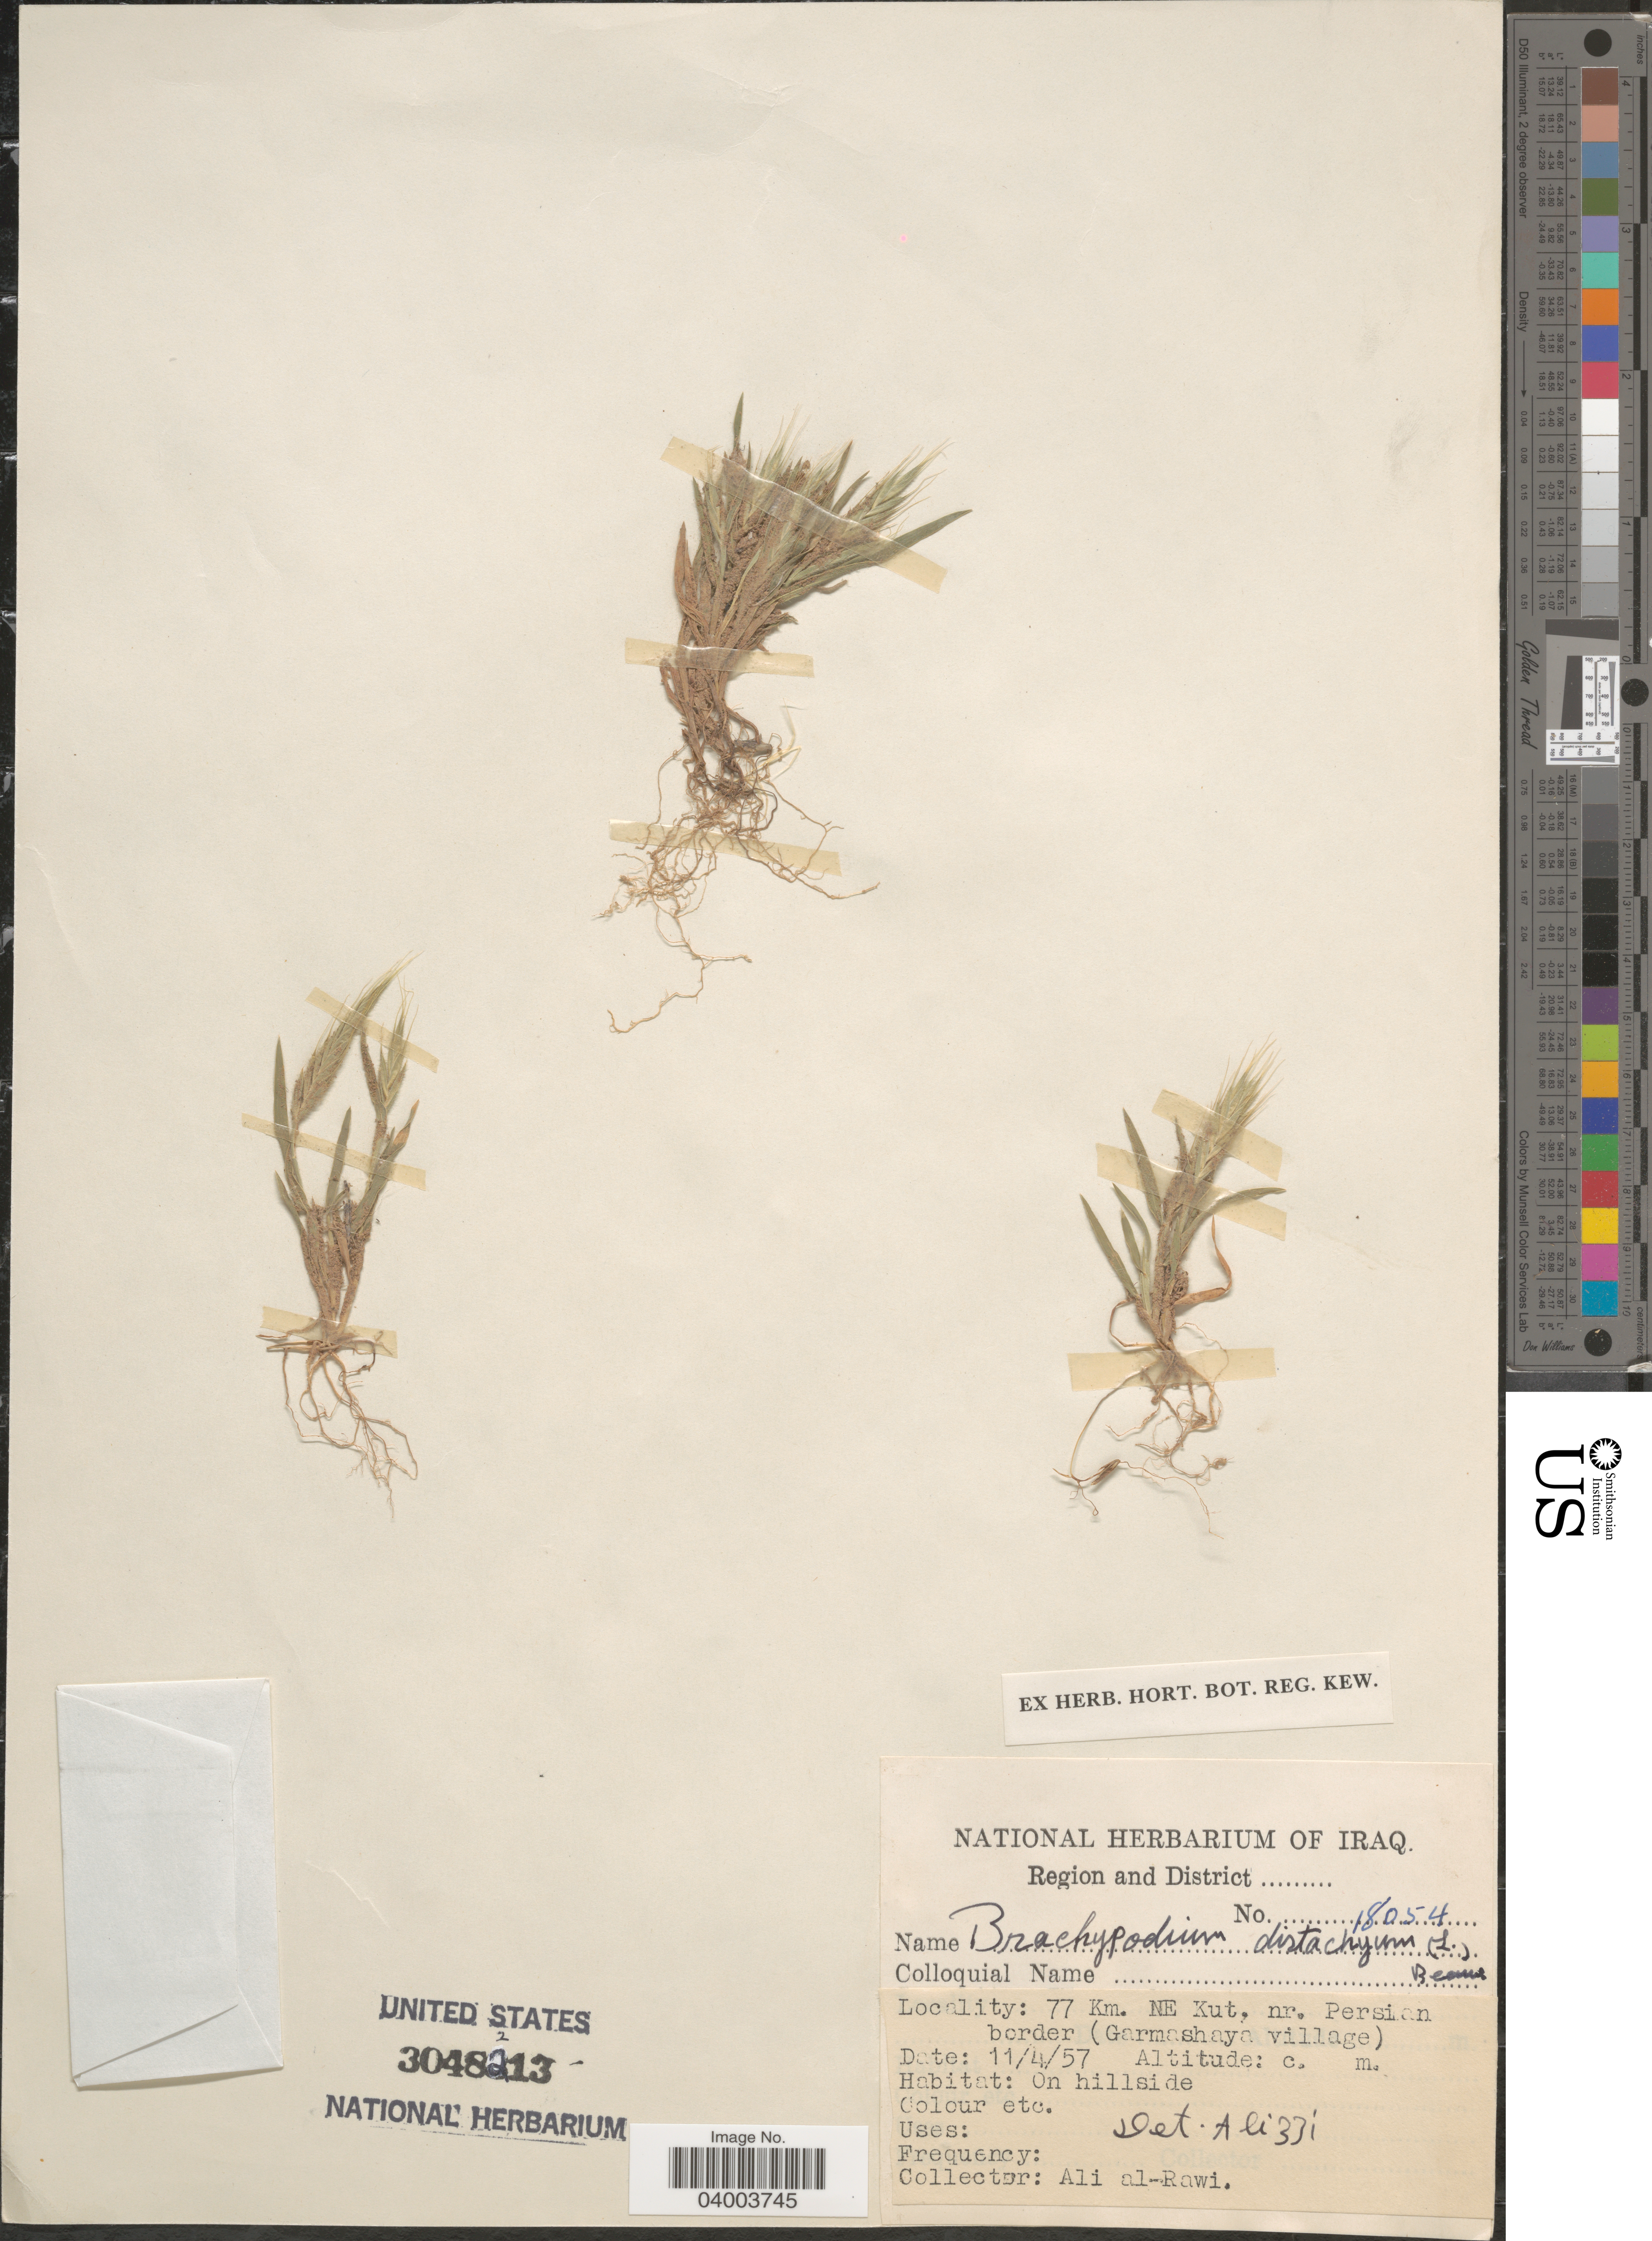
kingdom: Plantae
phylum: Tracheophyta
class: Liliopsida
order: Poales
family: Poaceae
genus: Brachypodium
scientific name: Brachypodium distachyon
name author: (L.) P. Beauv.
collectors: A. al Rawi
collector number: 18054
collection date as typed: Transcribed d/m/y: 11/4/57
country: Iran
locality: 77 Km. NE Kut, nr. Persian border (Garmashaya village).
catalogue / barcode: US 3048213